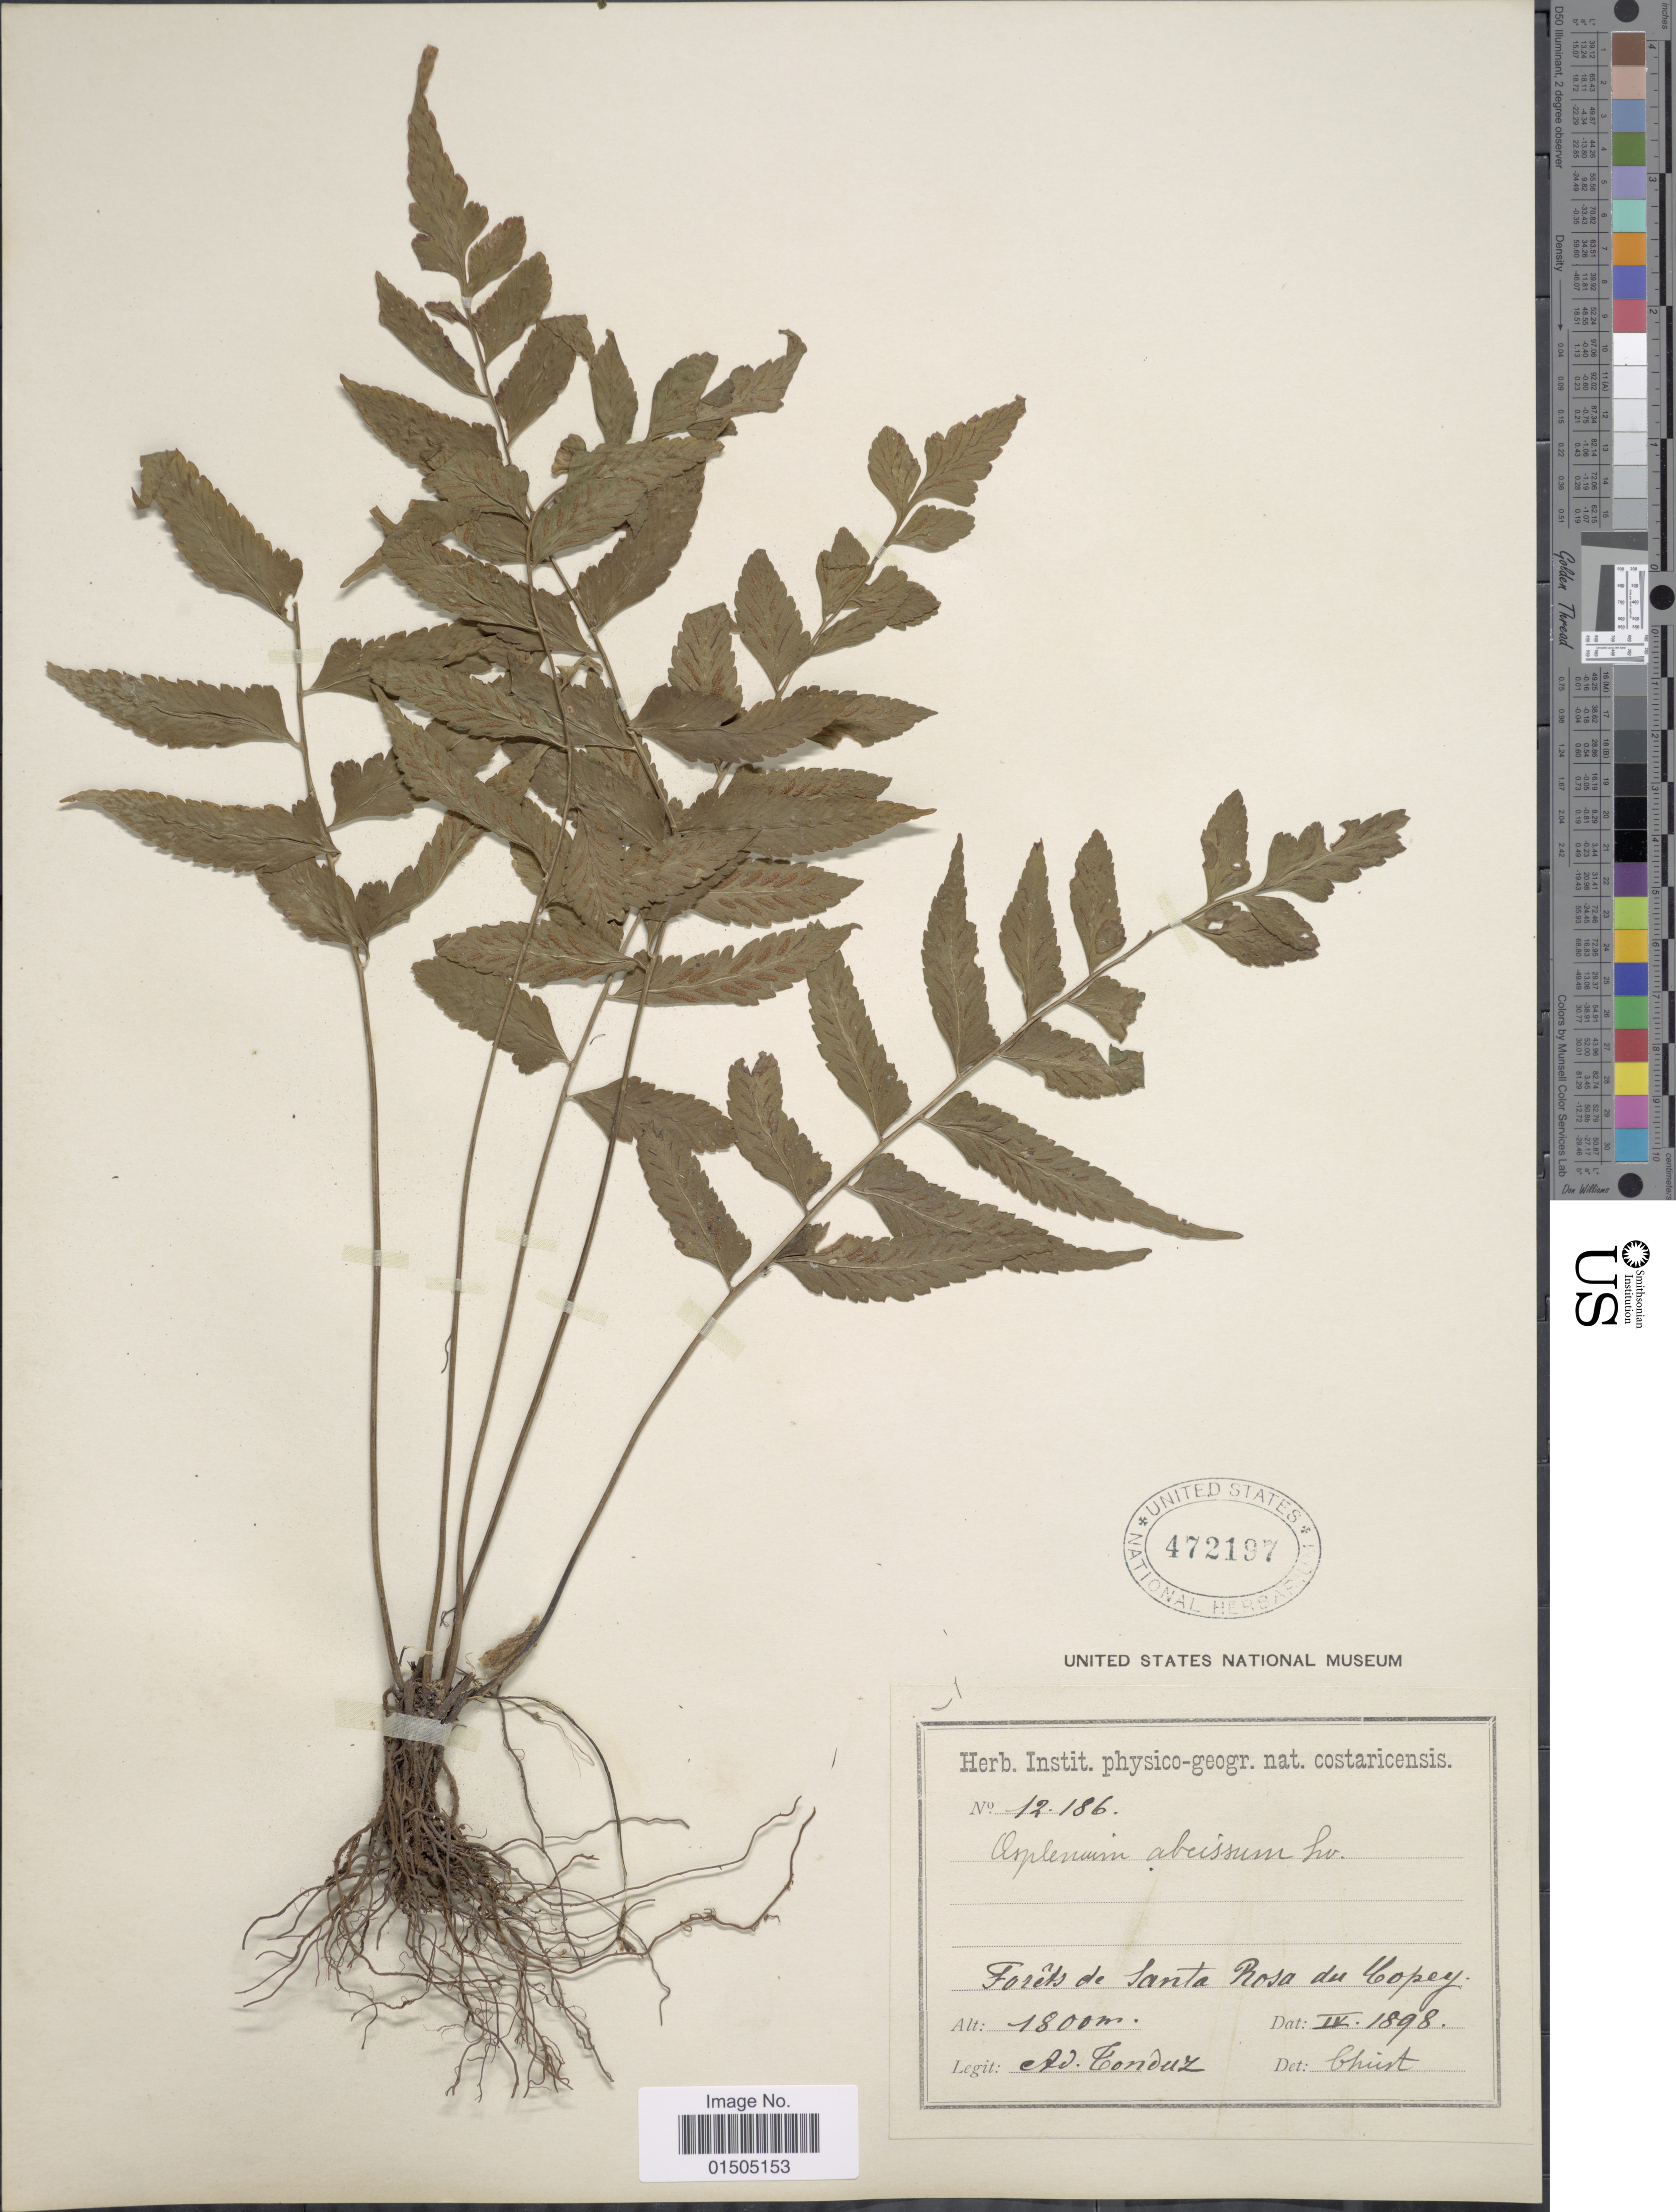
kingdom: Plantae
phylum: Tracheophyta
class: Polypodiopsida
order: Polypodiales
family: Aspleniaceae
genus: Asplenium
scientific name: Asplenium abscissum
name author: Willd.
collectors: A. Tonduz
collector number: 12186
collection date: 1898-04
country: Costa Rica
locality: Forêts de Santa Rosa du Copey.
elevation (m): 1800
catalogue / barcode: US 472197